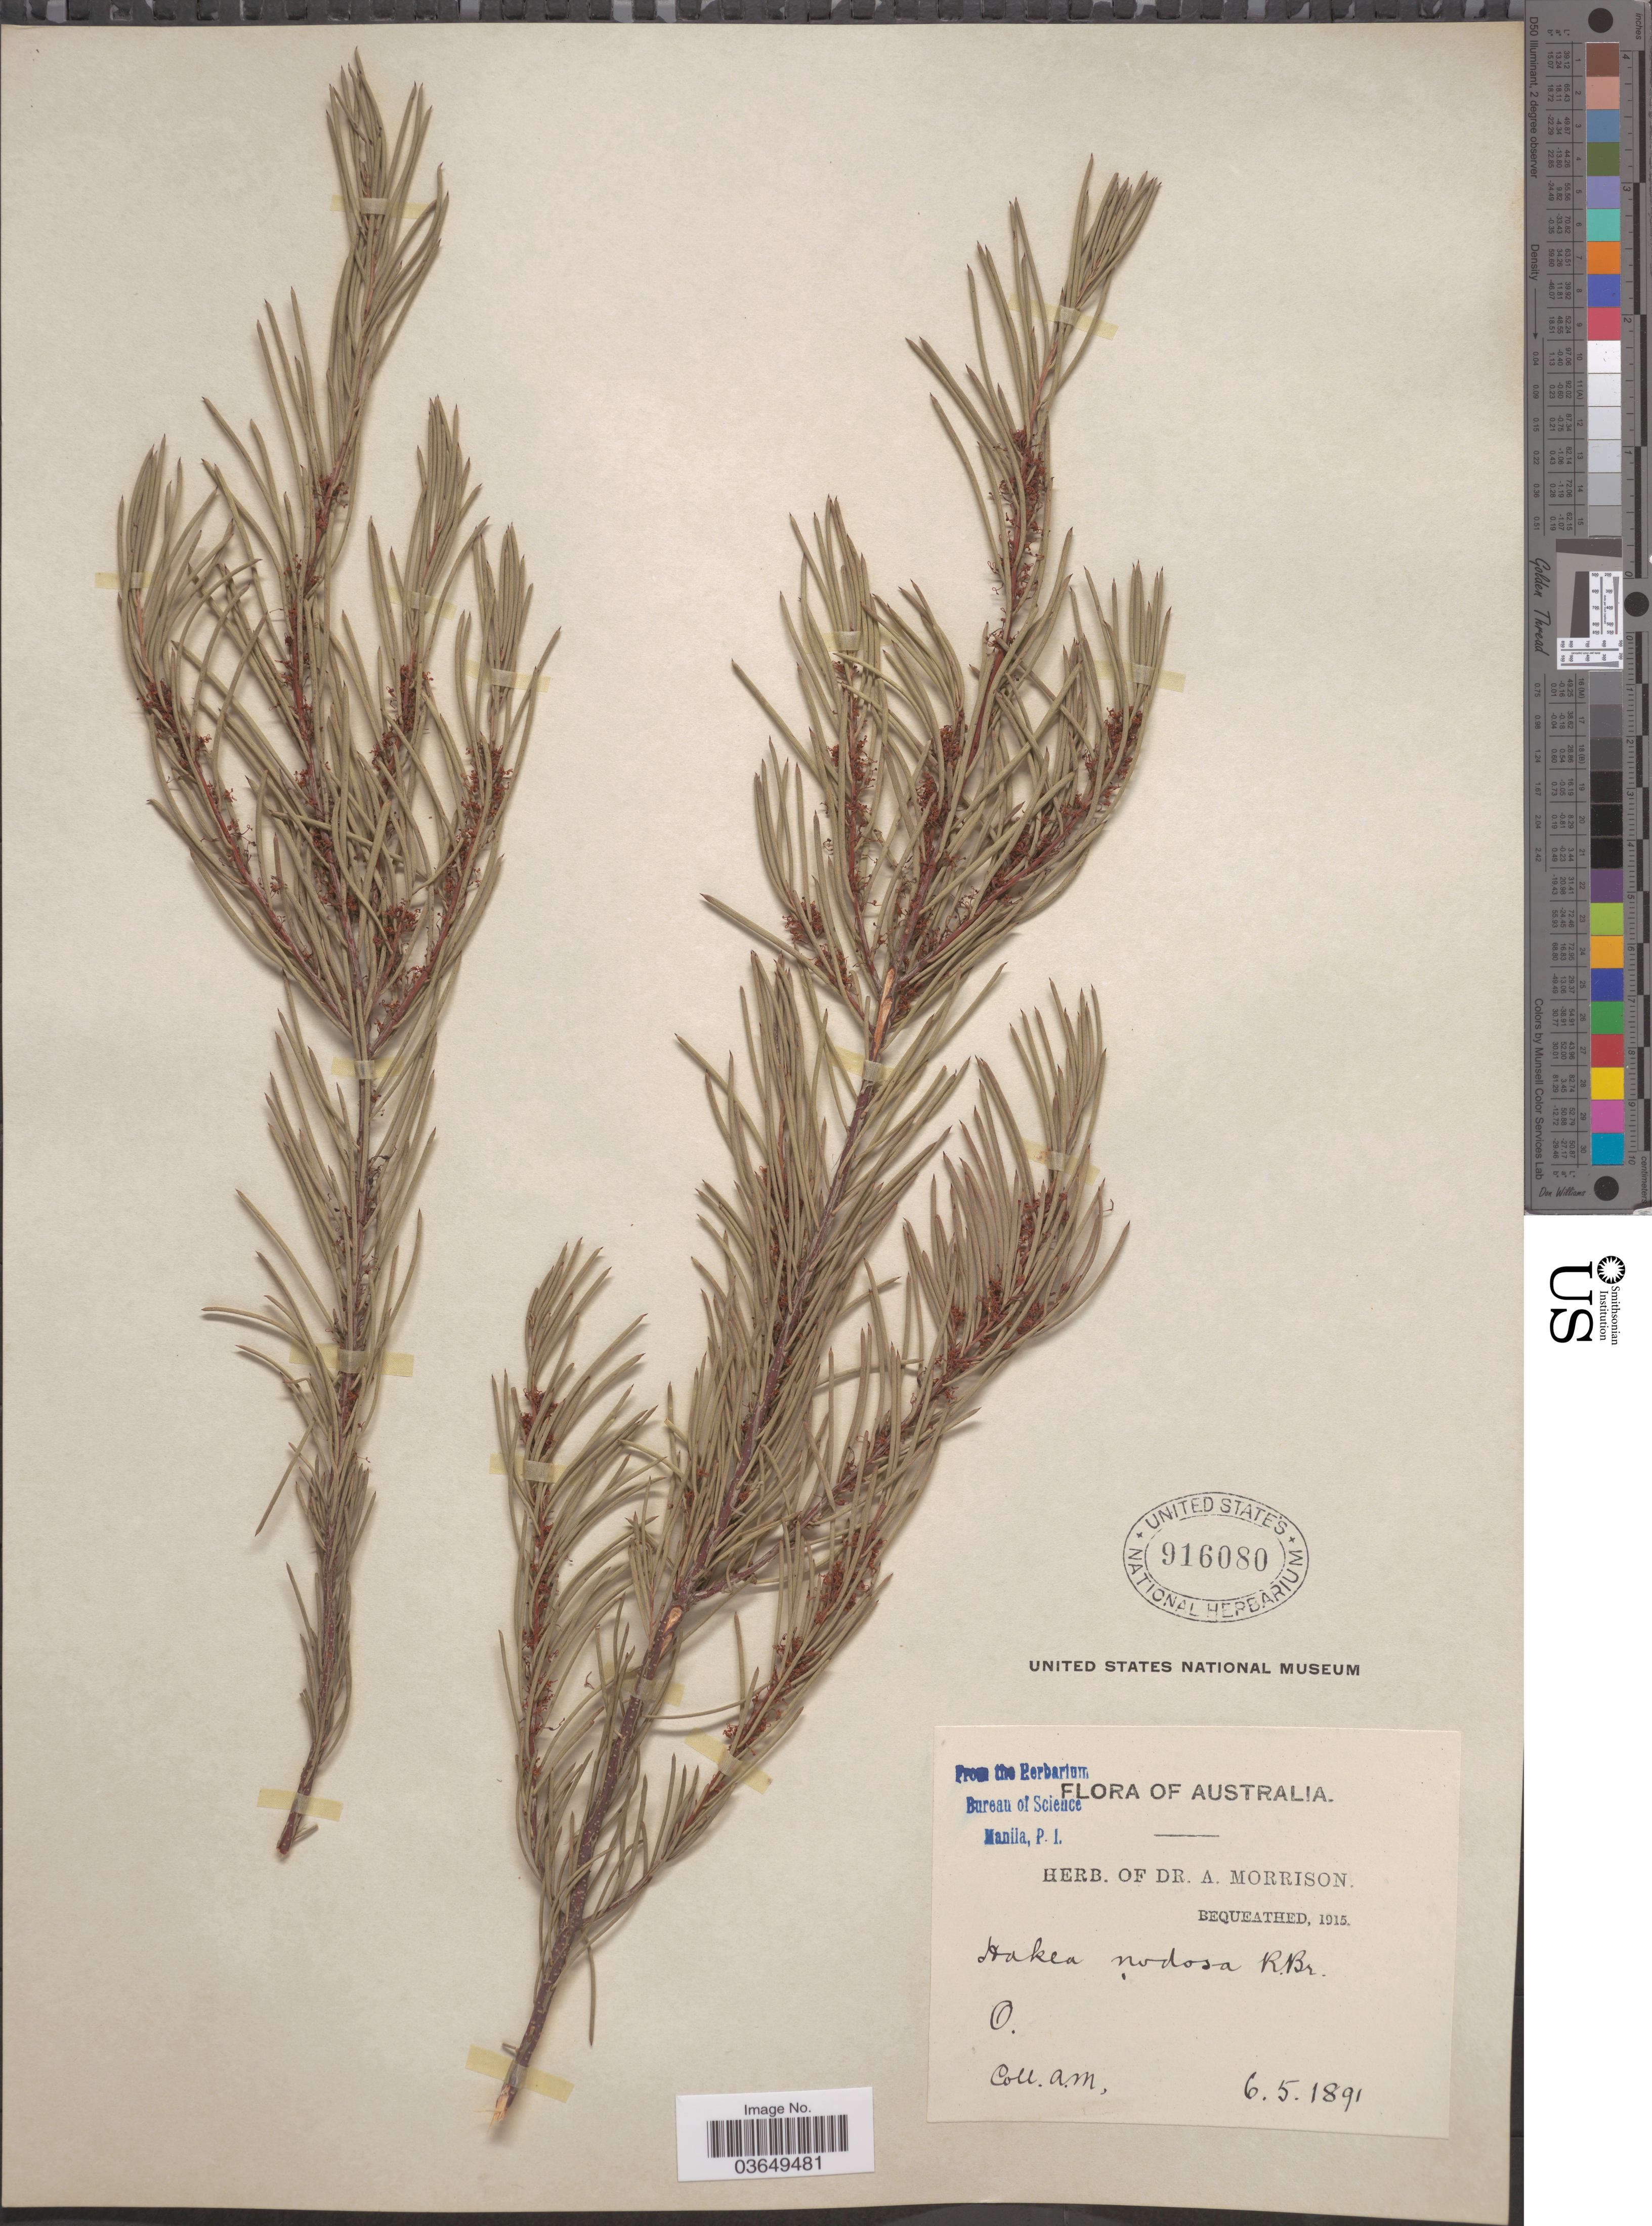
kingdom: Plantae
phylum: Tracheophyta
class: Magnoliopsida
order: Proteales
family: Proteaceae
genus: Hakea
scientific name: Hakea nodosa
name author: Meisn.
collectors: A. Morrison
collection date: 1891-05-06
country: Australia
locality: O.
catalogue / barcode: US 916080